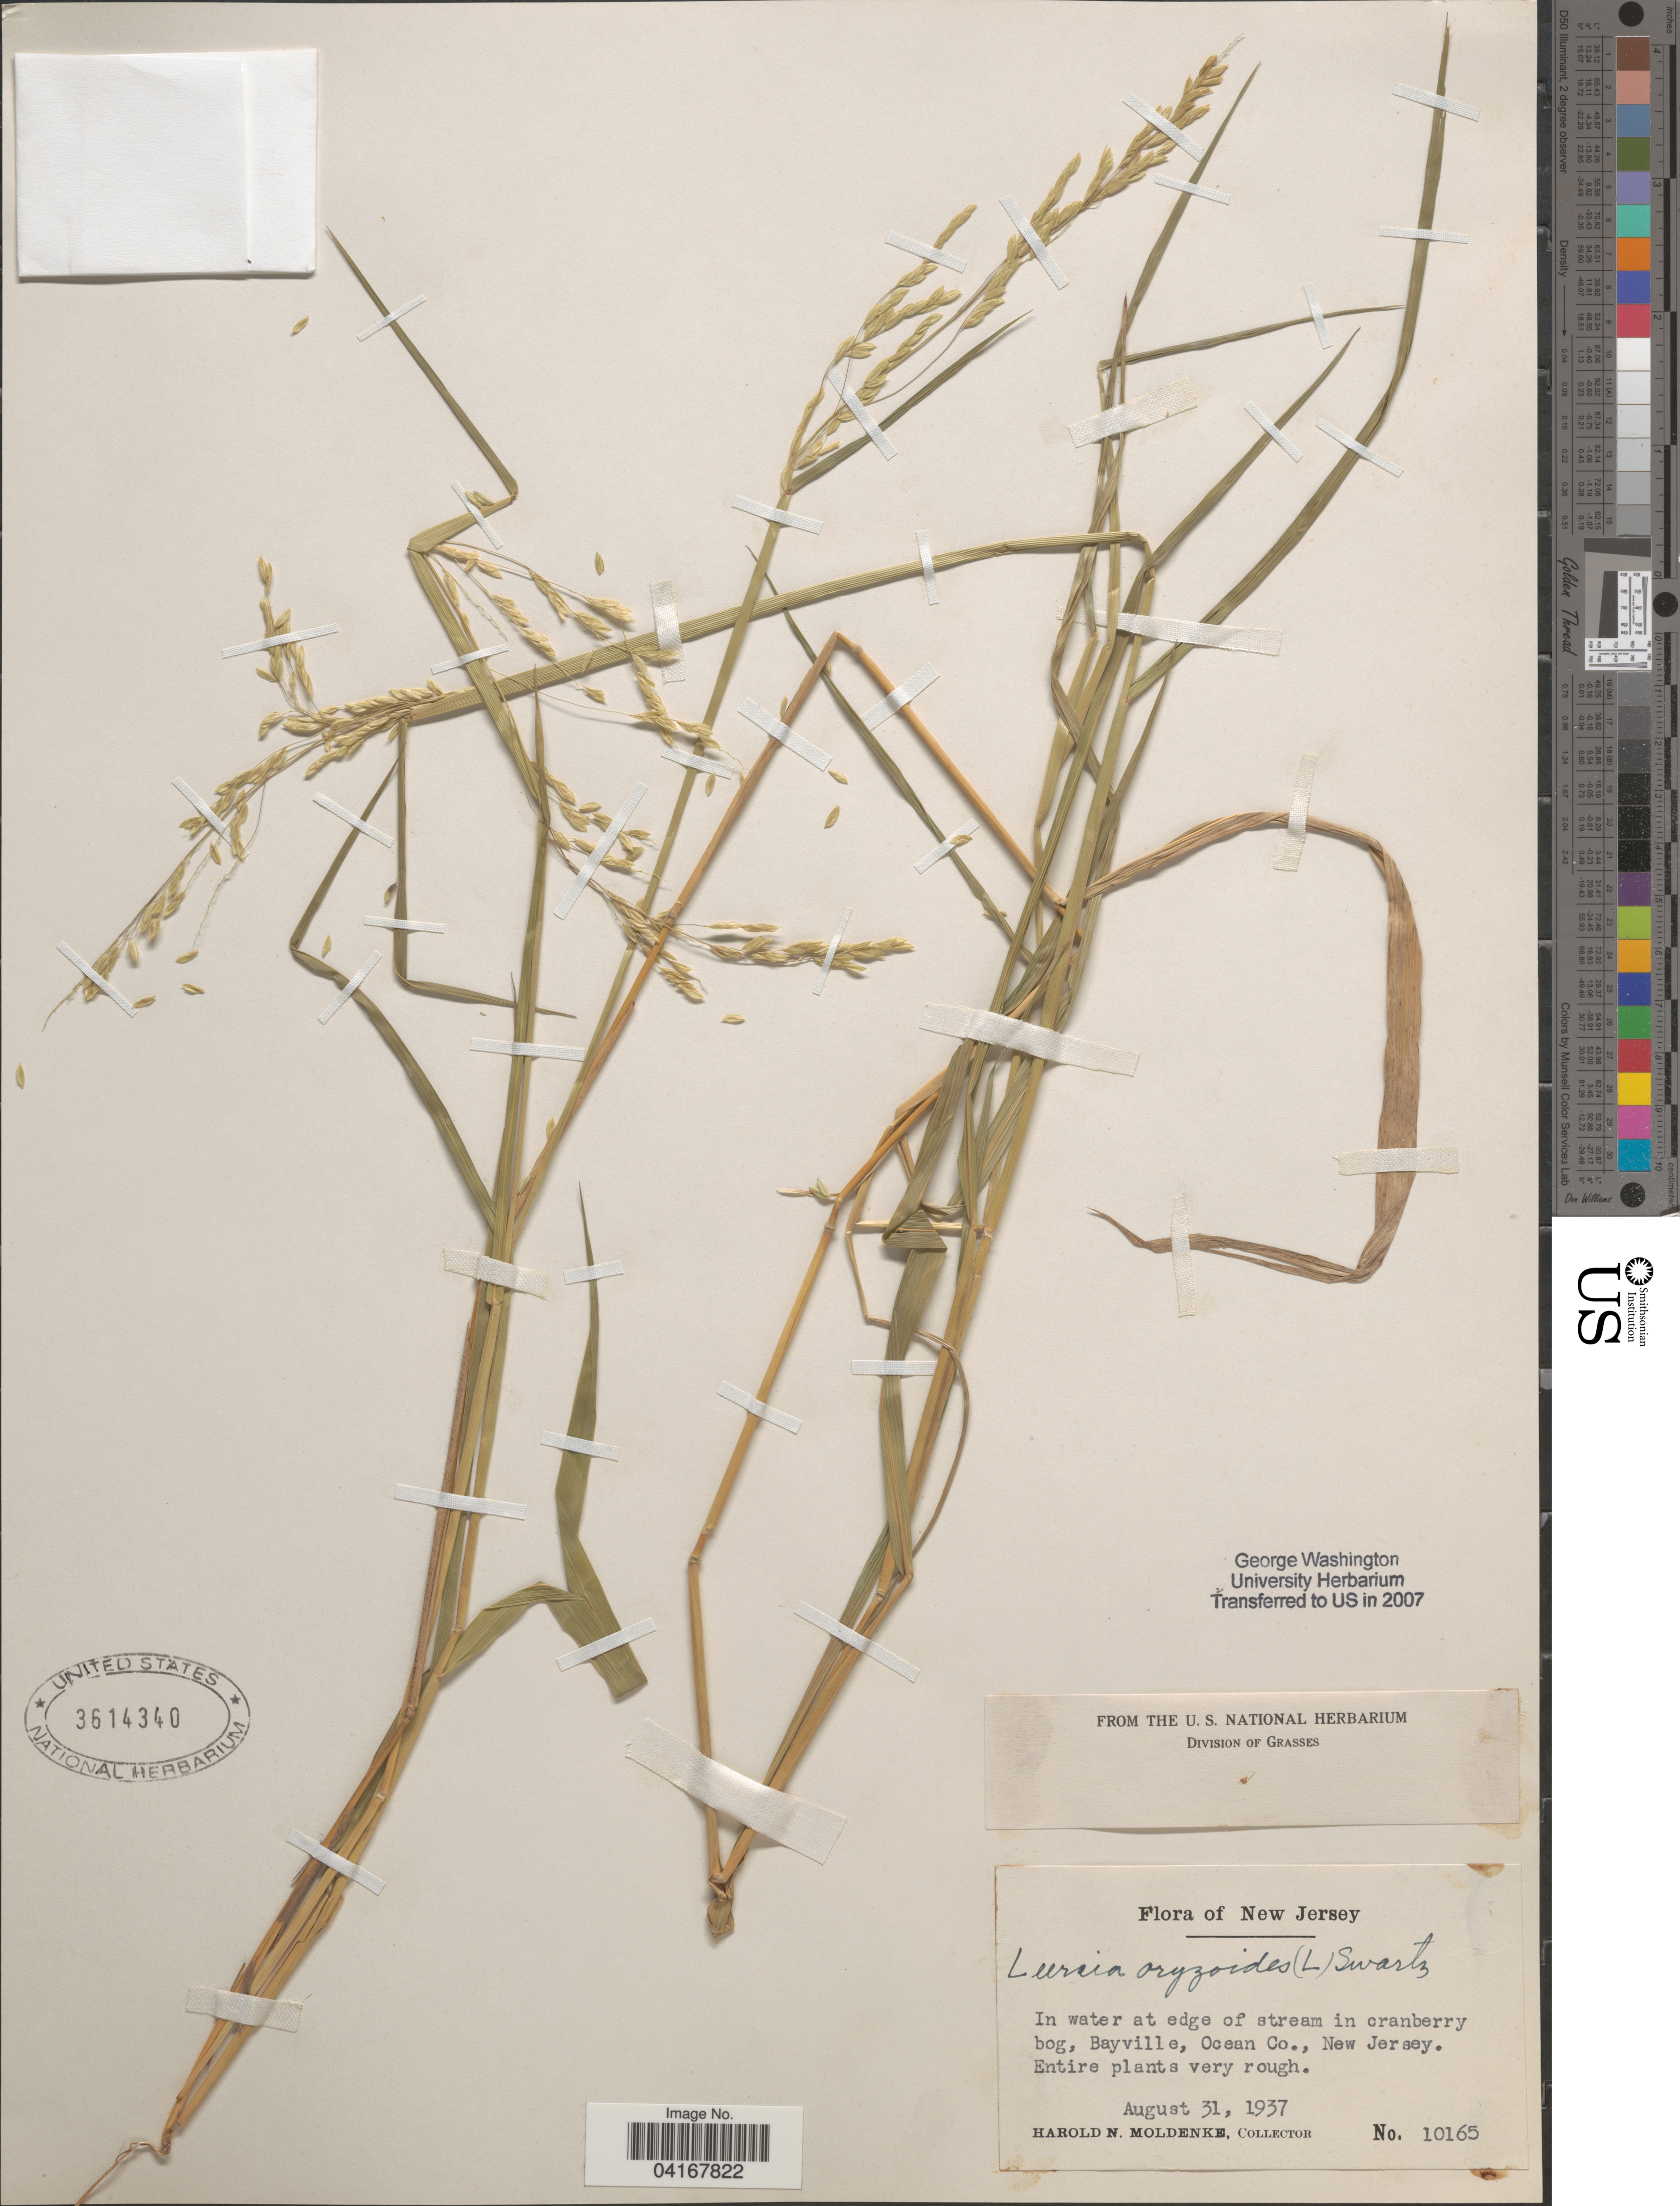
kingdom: Plantae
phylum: Tracheophyta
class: Liliopsida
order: Poales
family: Poaceae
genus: Leersia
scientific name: Leersia oryzoides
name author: (L.) Sw.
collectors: H. N. Moldenke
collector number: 10165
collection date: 1937-08-31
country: United States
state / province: New Jersey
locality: Bayville, Ocean Co.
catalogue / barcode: US 3614340